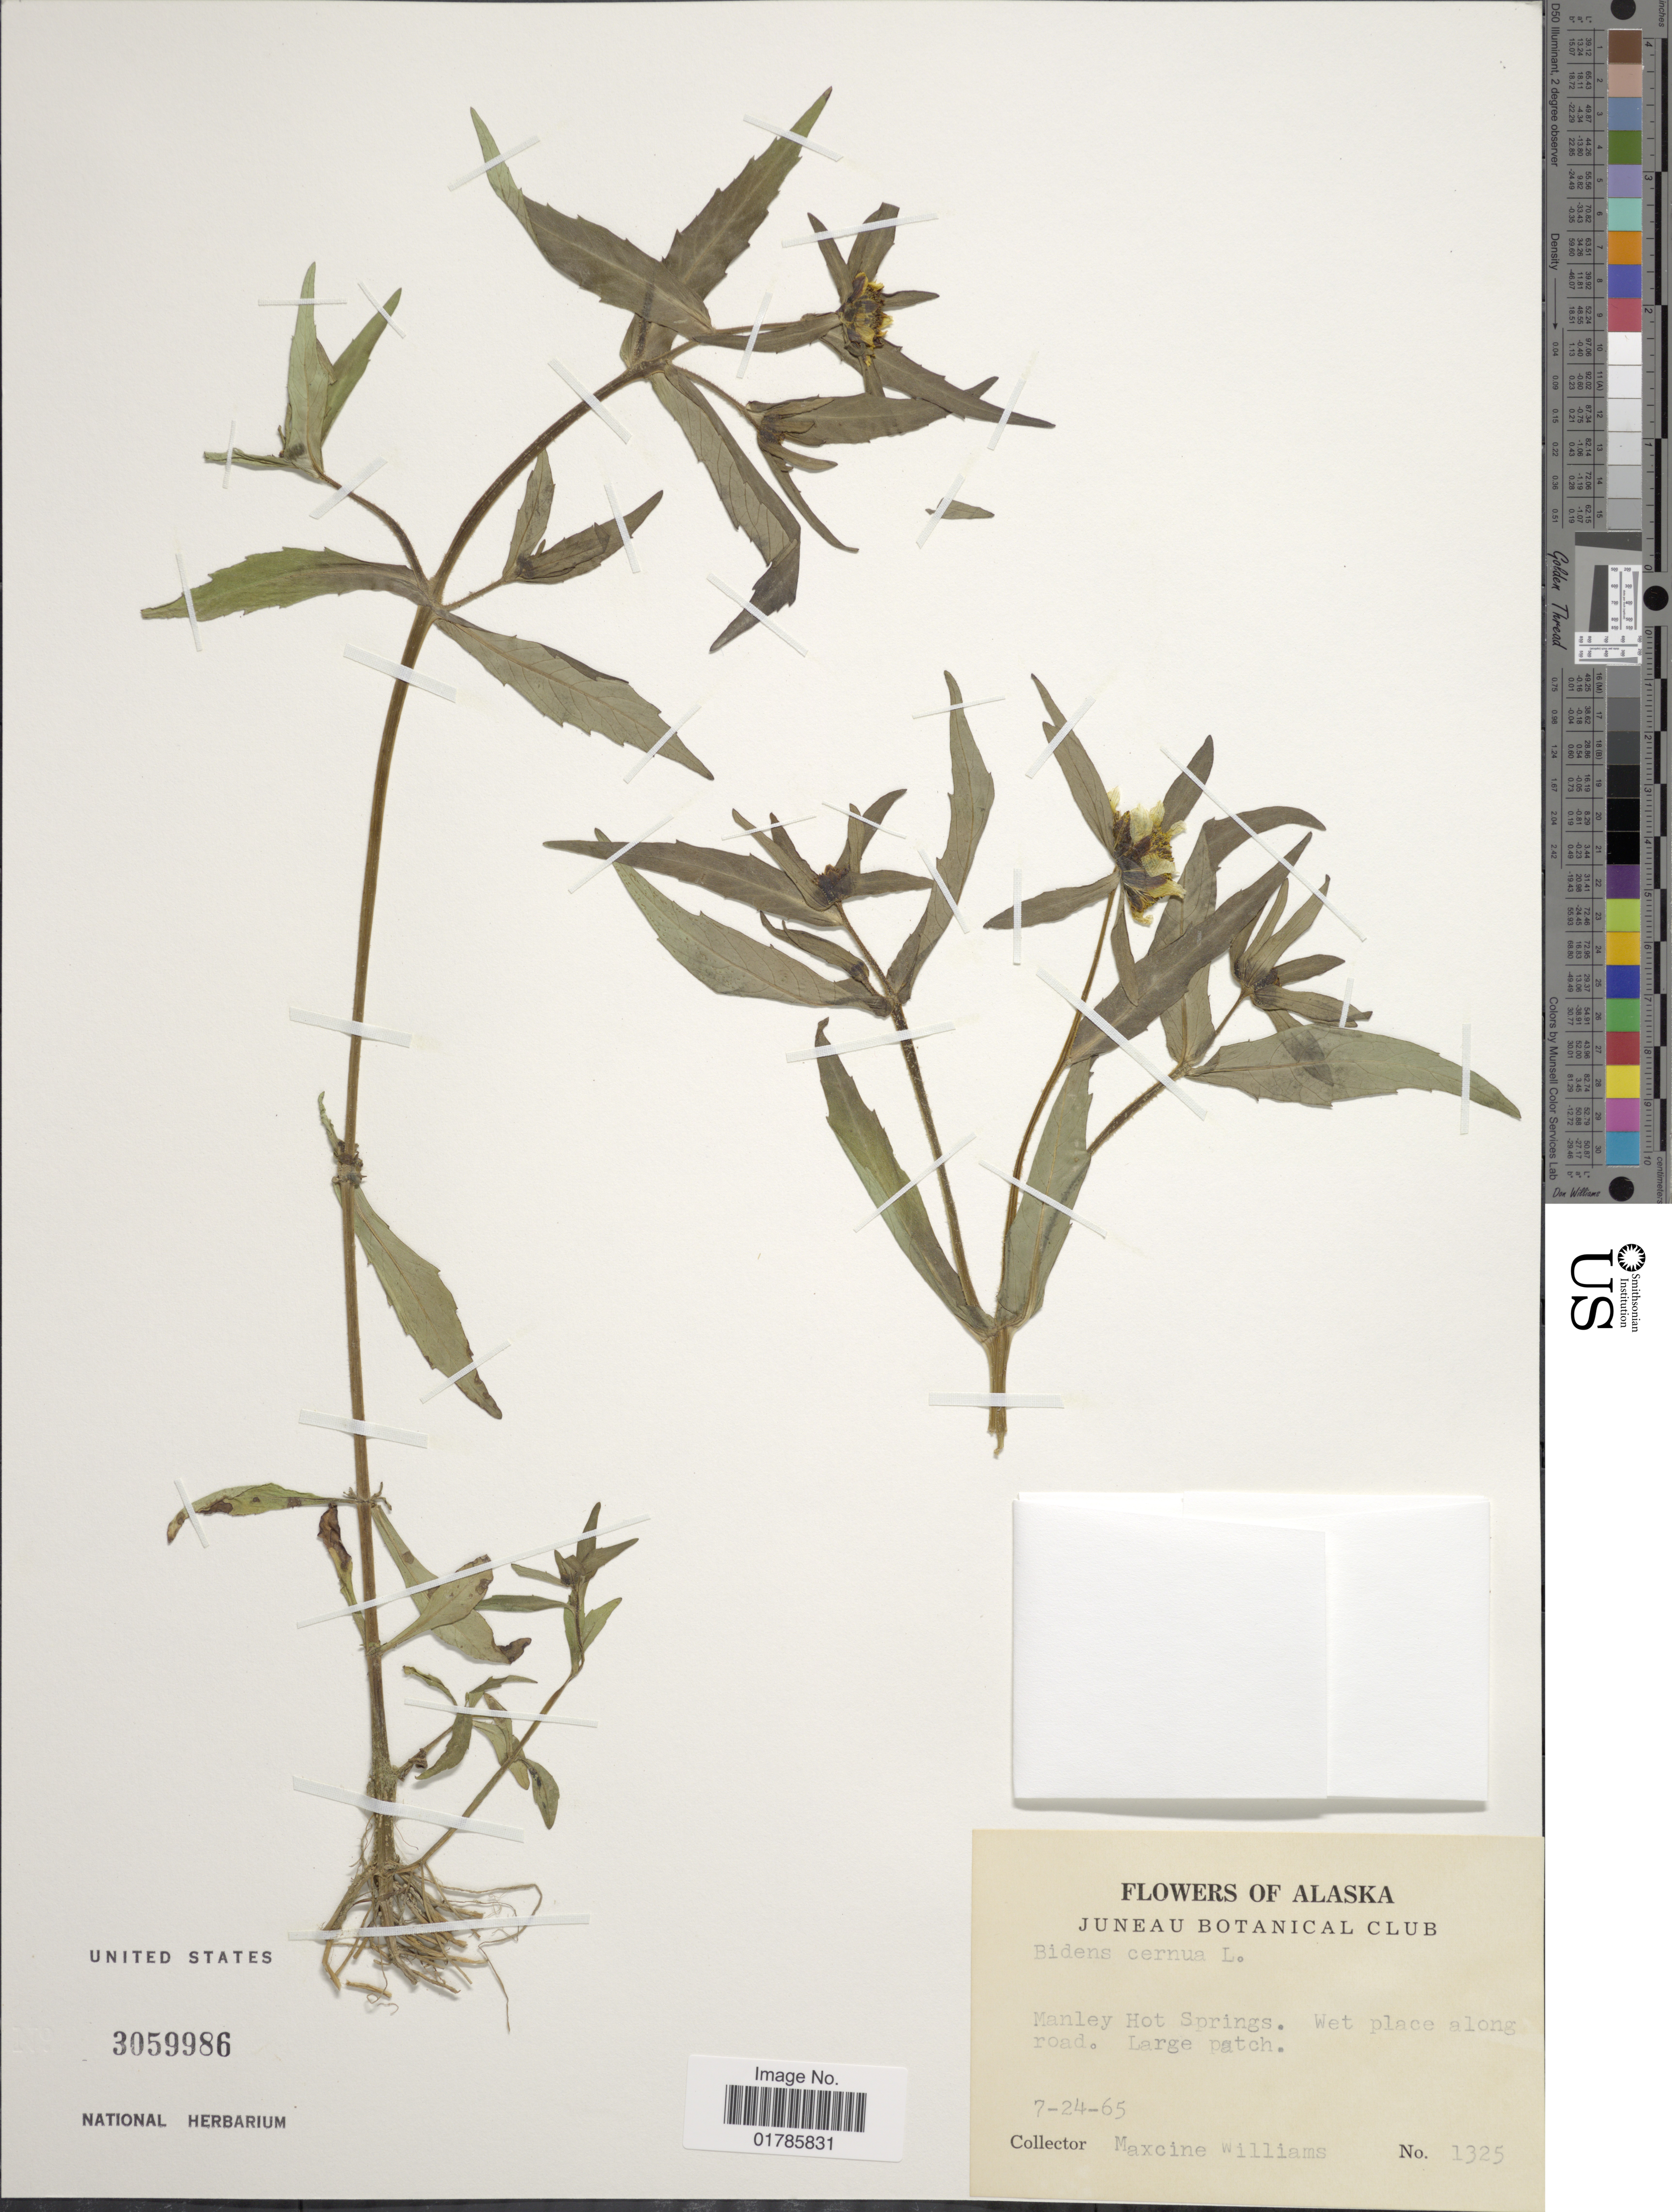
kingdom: Plantae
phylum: Tracheophyta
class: Magnoliopsida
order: Asterales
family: Asteraceae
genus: Bidens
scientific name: Bidens cernua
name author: L.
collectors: Mr. Williams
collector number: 1325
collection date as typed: Transcribed d/m/y: 24/7/65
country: United States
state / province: Alaska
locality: Manley Hot Springs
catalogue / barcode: US 3059986